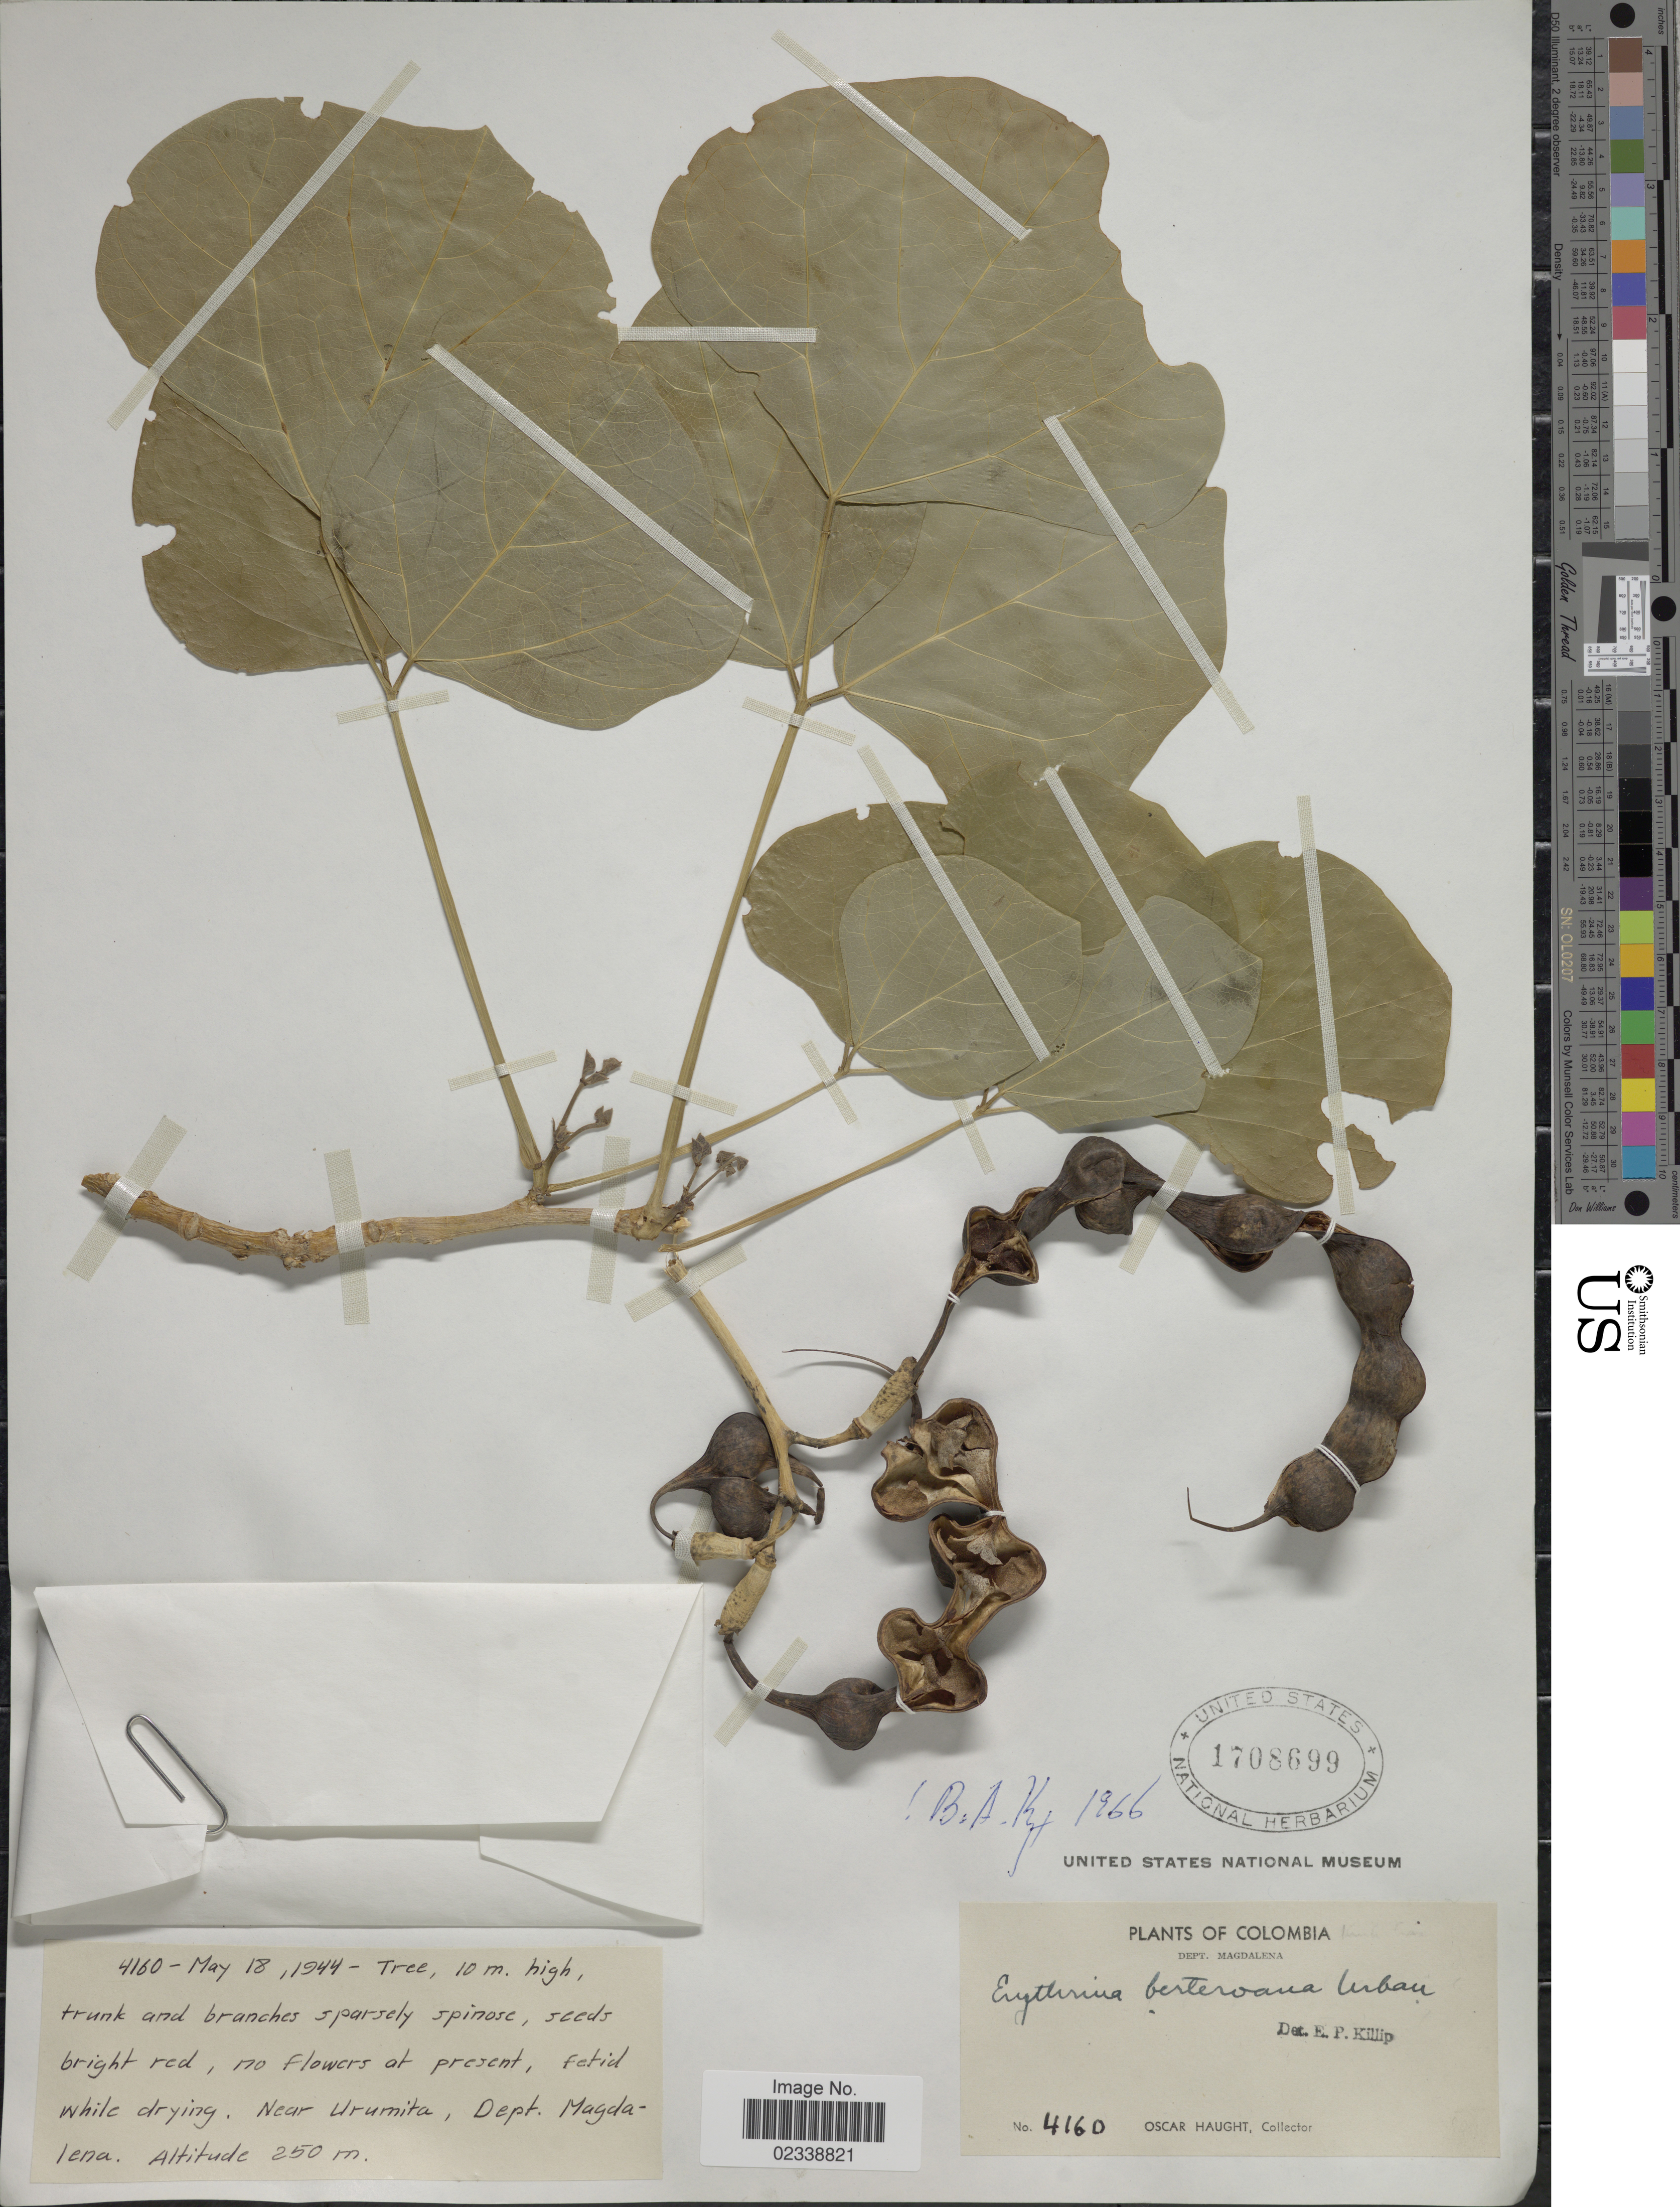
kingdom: Plantae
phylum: Tracheophyta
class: Magnoliopsida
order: Fabales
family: Fabaceae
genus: Erythrina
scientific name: Erythrina berteroana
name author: Urb.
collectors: O. Haught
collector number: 4160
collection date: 1944-05-18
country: Colombia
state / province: Magdalena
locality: Near Urumita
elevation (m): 250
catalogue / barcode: US 1708699